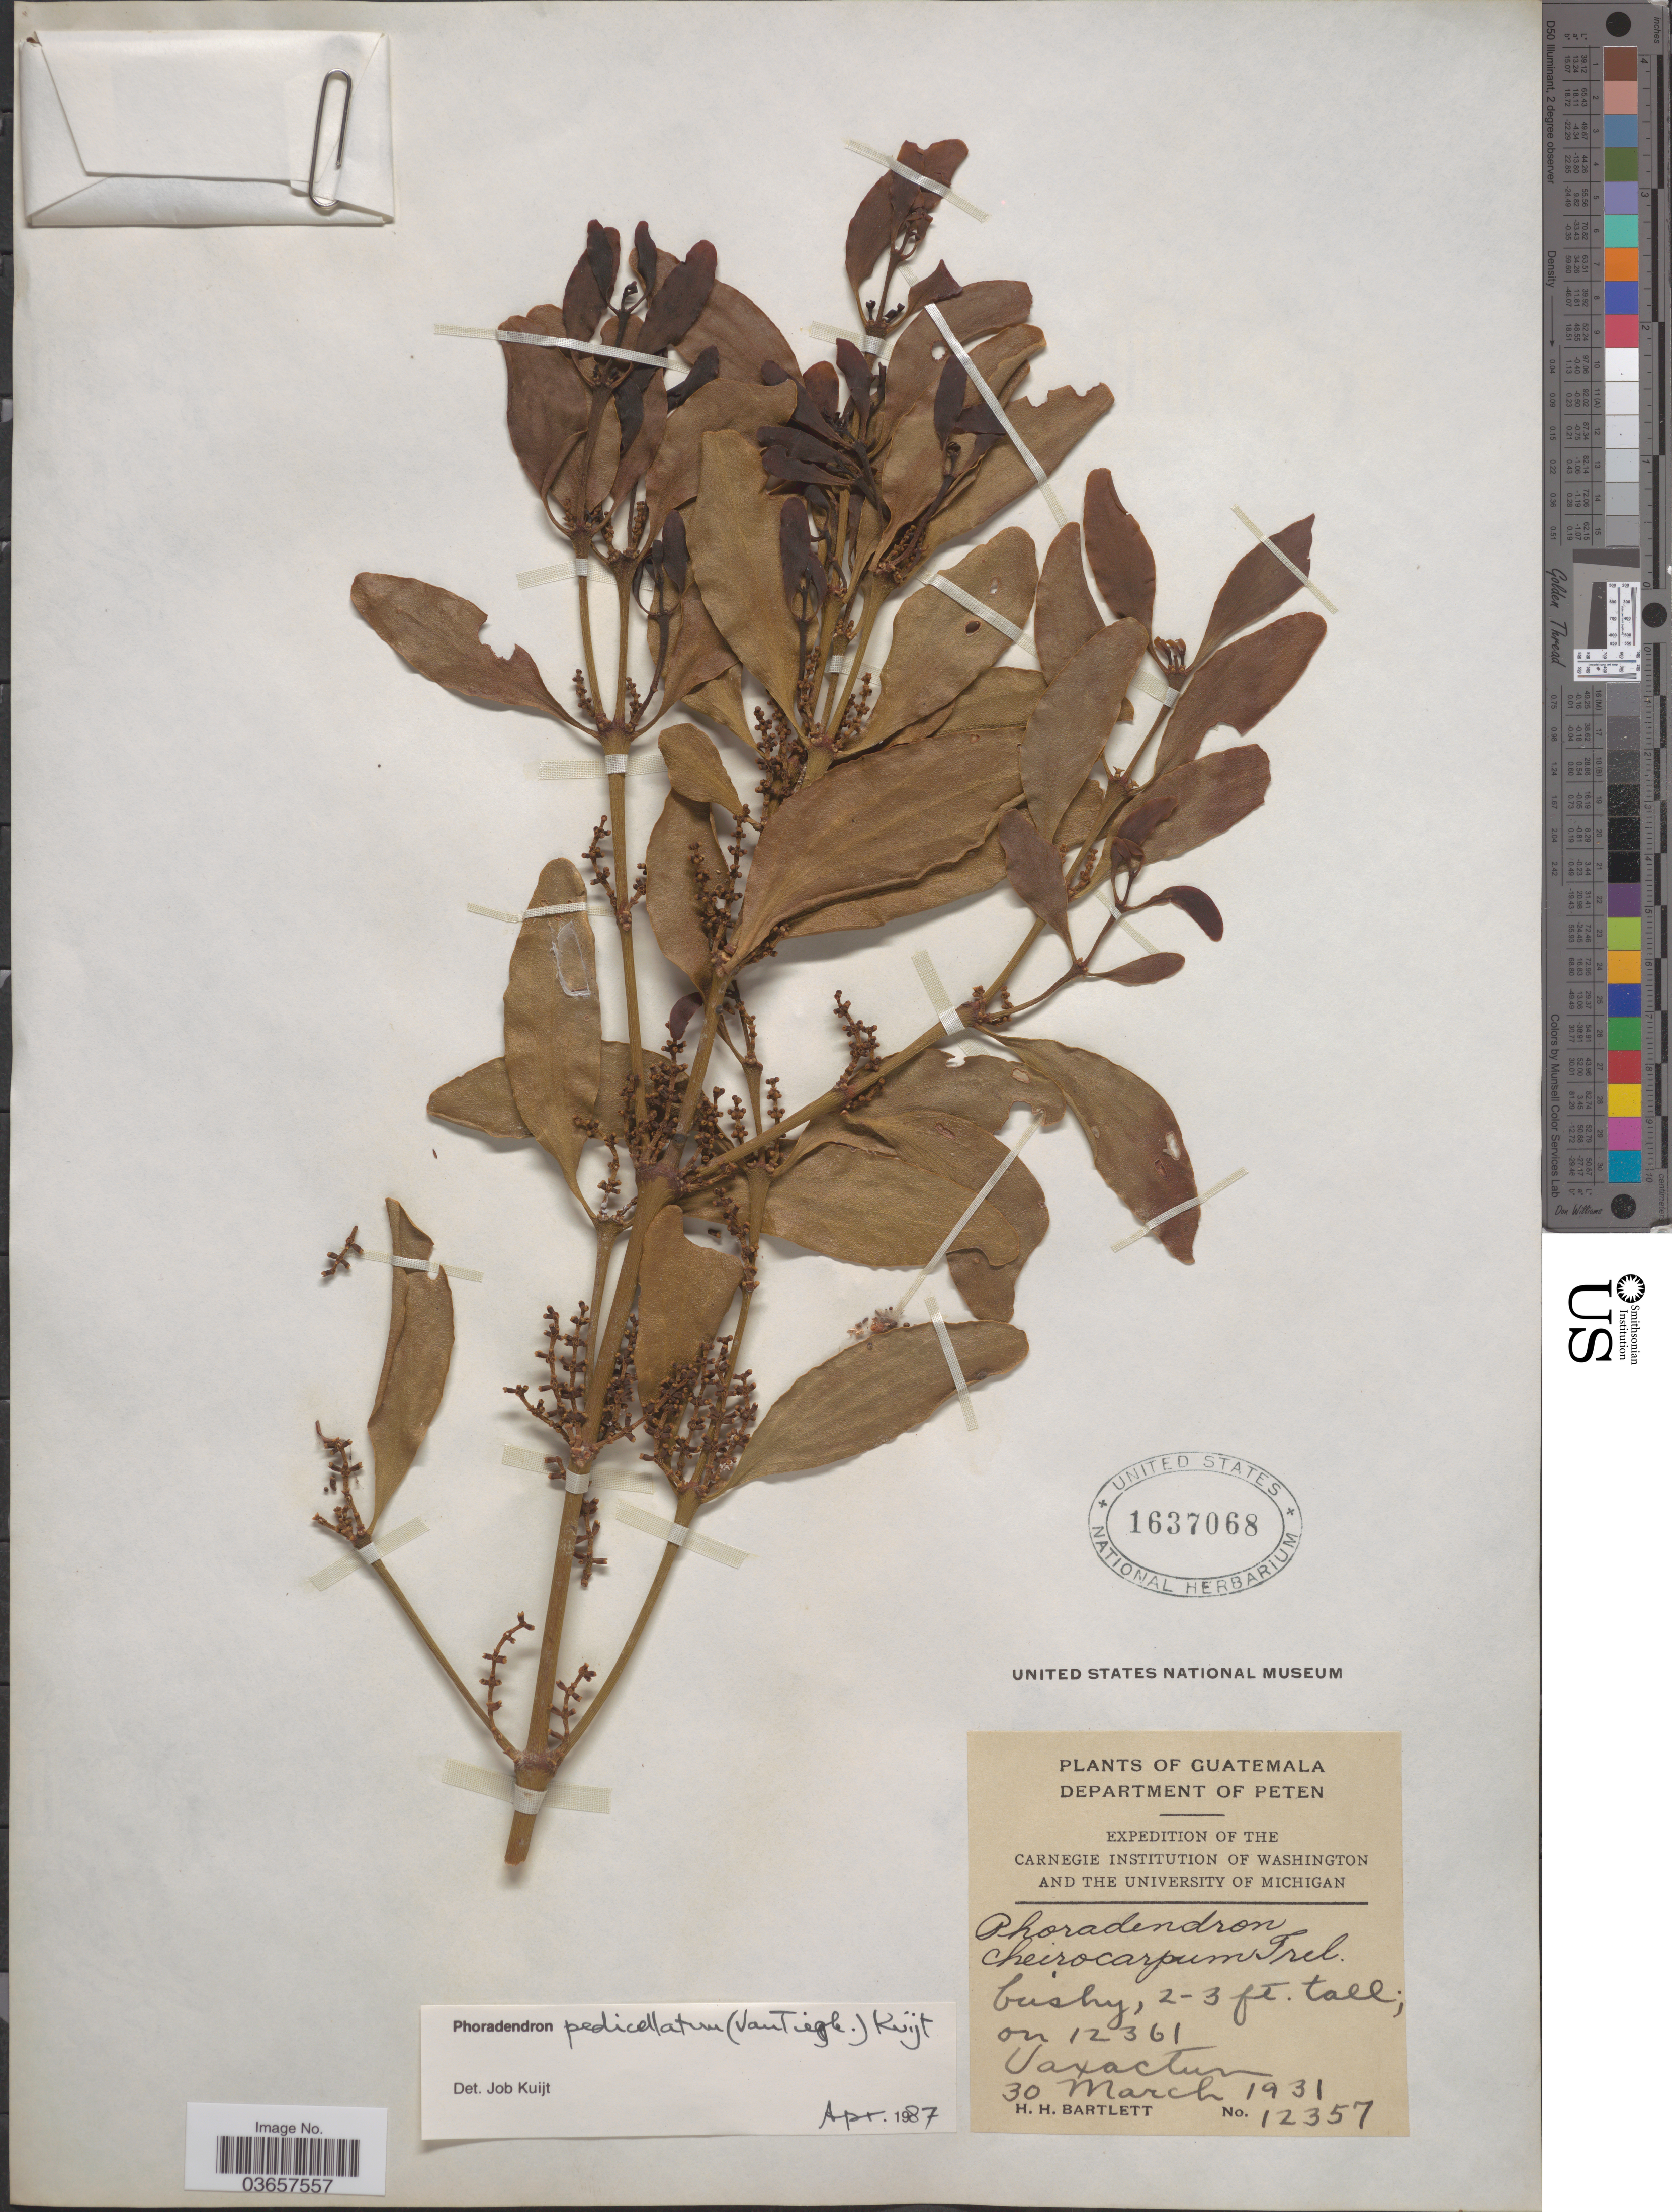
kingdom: Plantae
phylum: Tracheophyta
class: Magnoliopsida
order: Santalales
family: Viscaceae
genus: Phoradendron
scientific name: Phoradendron pedicellatum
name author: (Tiegh.) Kuijt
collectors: H. H. Bartlett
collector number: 12357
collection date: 1931-03-30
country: Guatemala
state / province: El Petén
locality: Department of Peten. Uaxactun.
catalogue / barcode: US 1637068